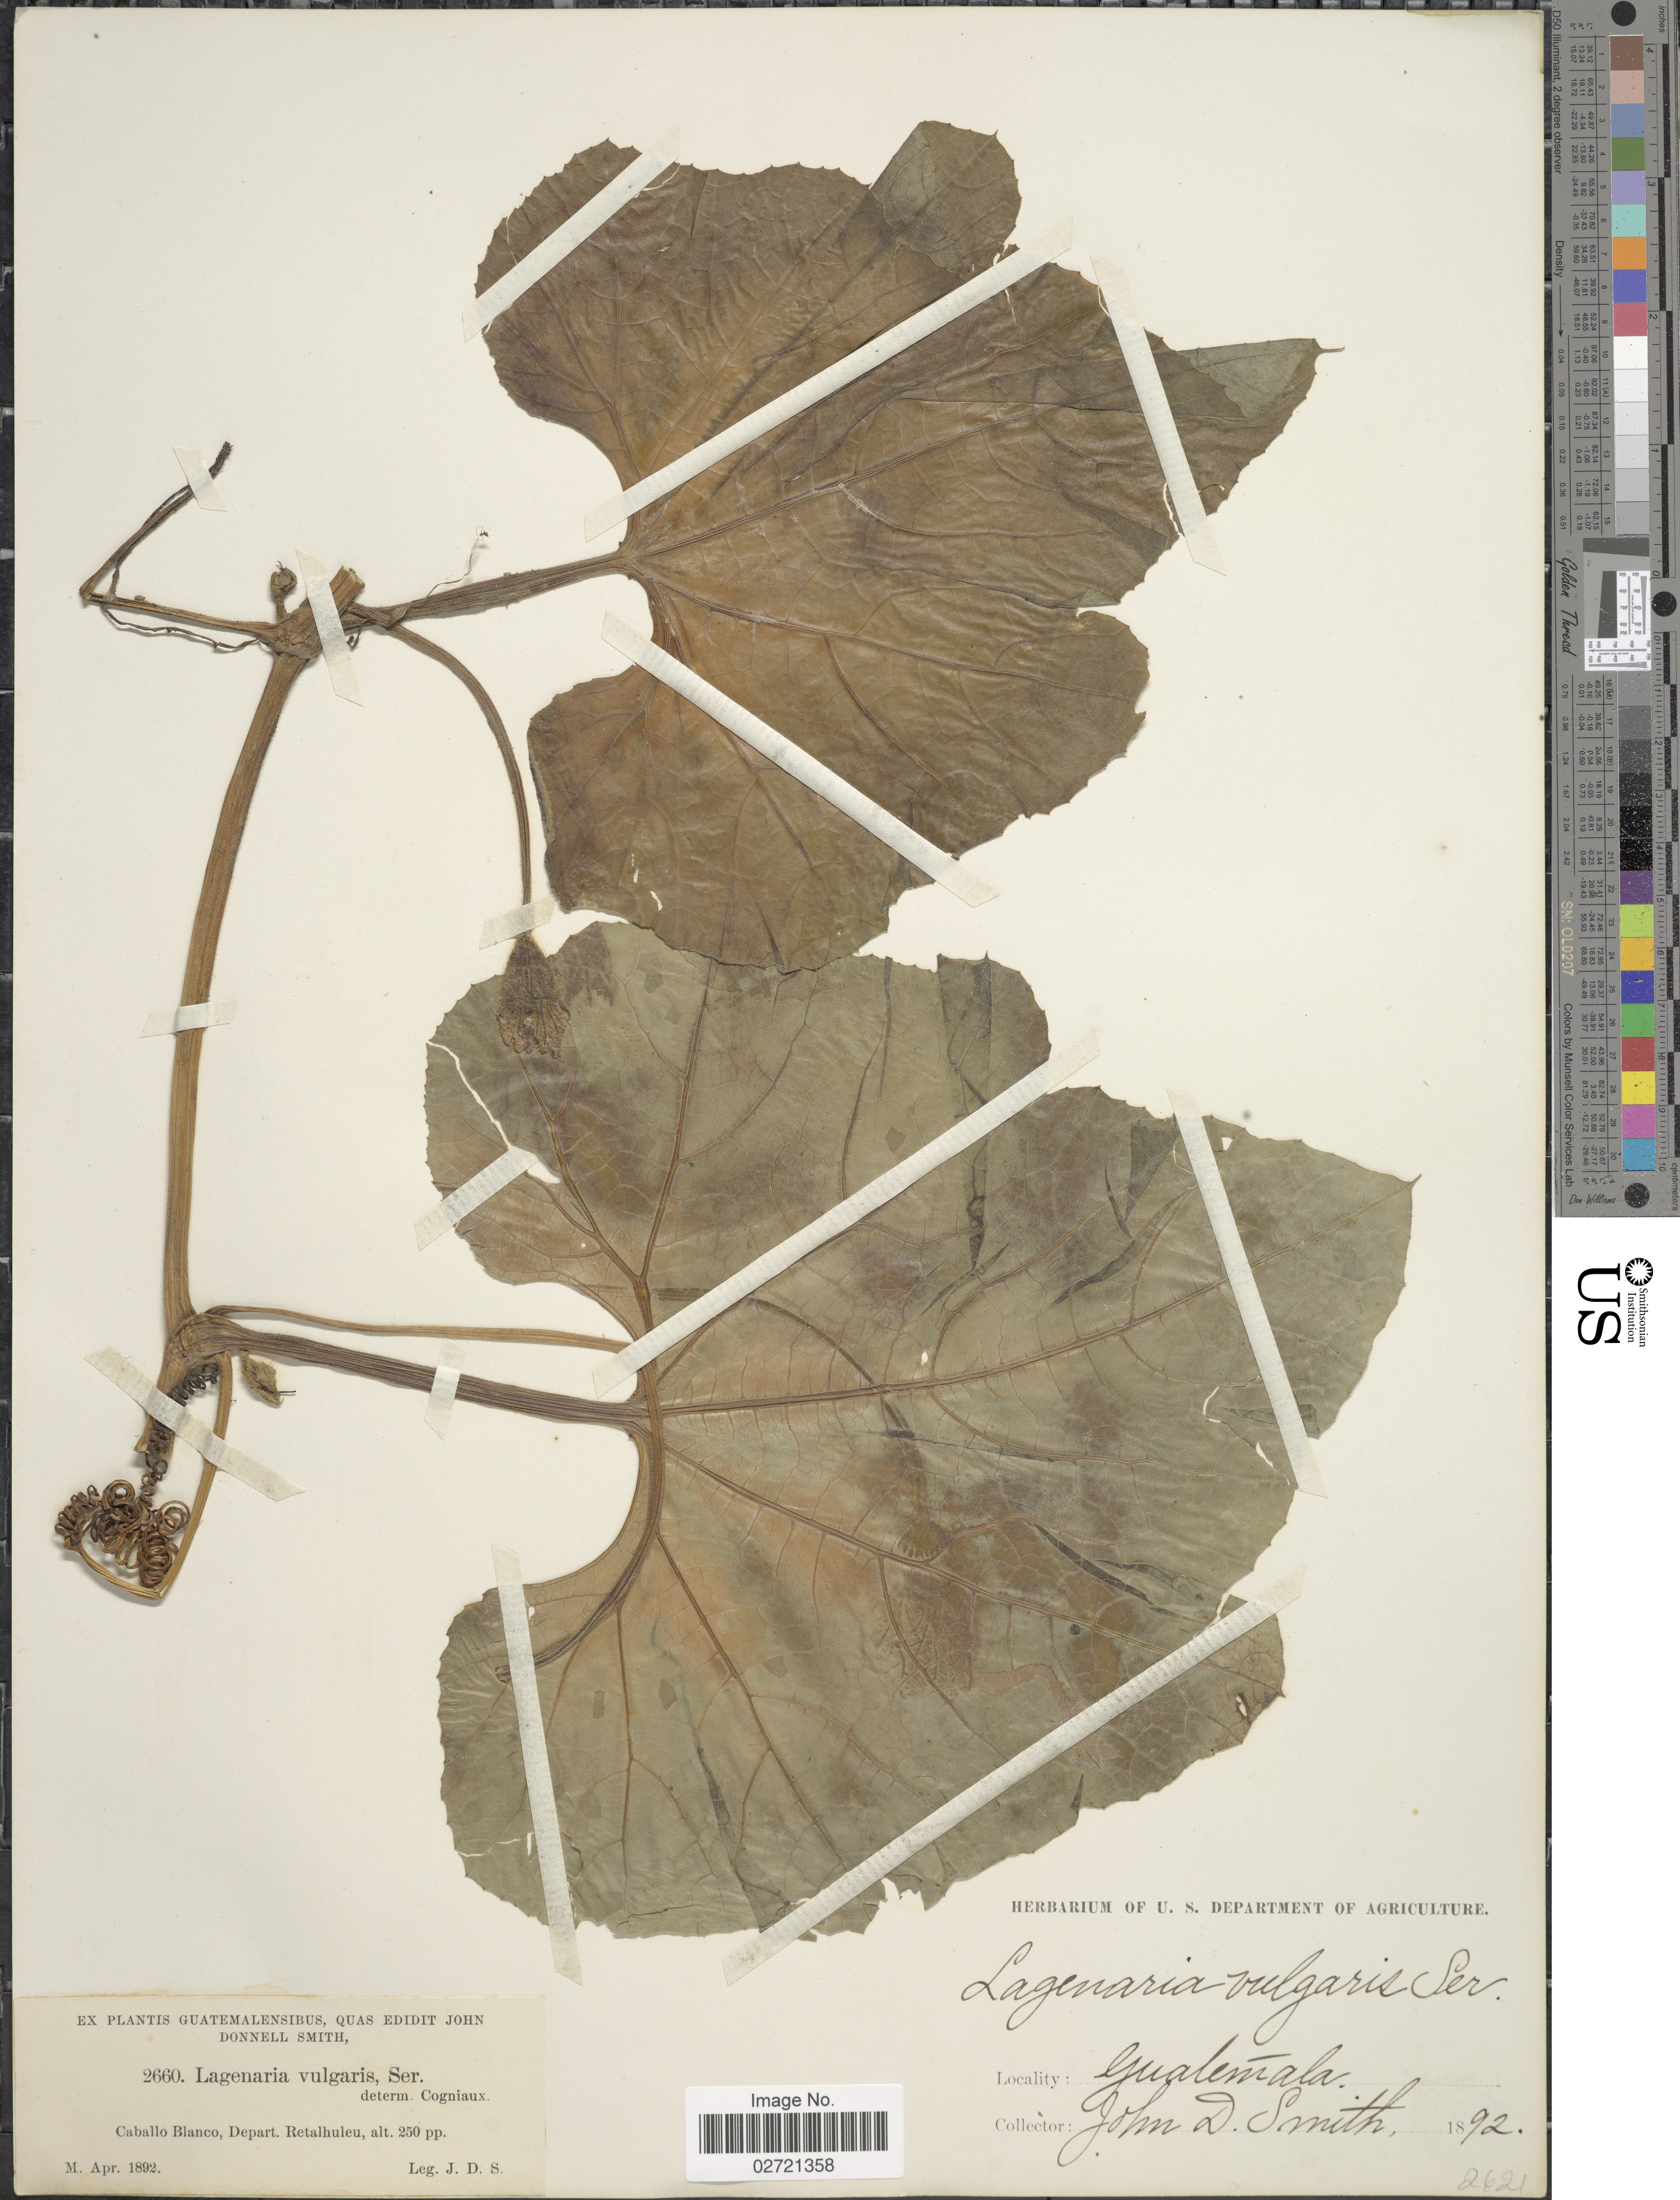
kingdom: Plantae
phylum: Tracheophyta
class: Magnoliopsida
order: Cucurbitales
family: Cucurbitaceae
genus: Lagenaria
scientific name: Lagenaria siceraria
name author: (Molina) Standl.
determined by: Nee, Michael H.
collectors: J. Donnell Smith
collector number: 2660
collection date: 1892-04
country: Guatemala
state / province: Retalhuleu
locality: Caballo Blanco, Depart. Retalhuleu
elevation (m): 76